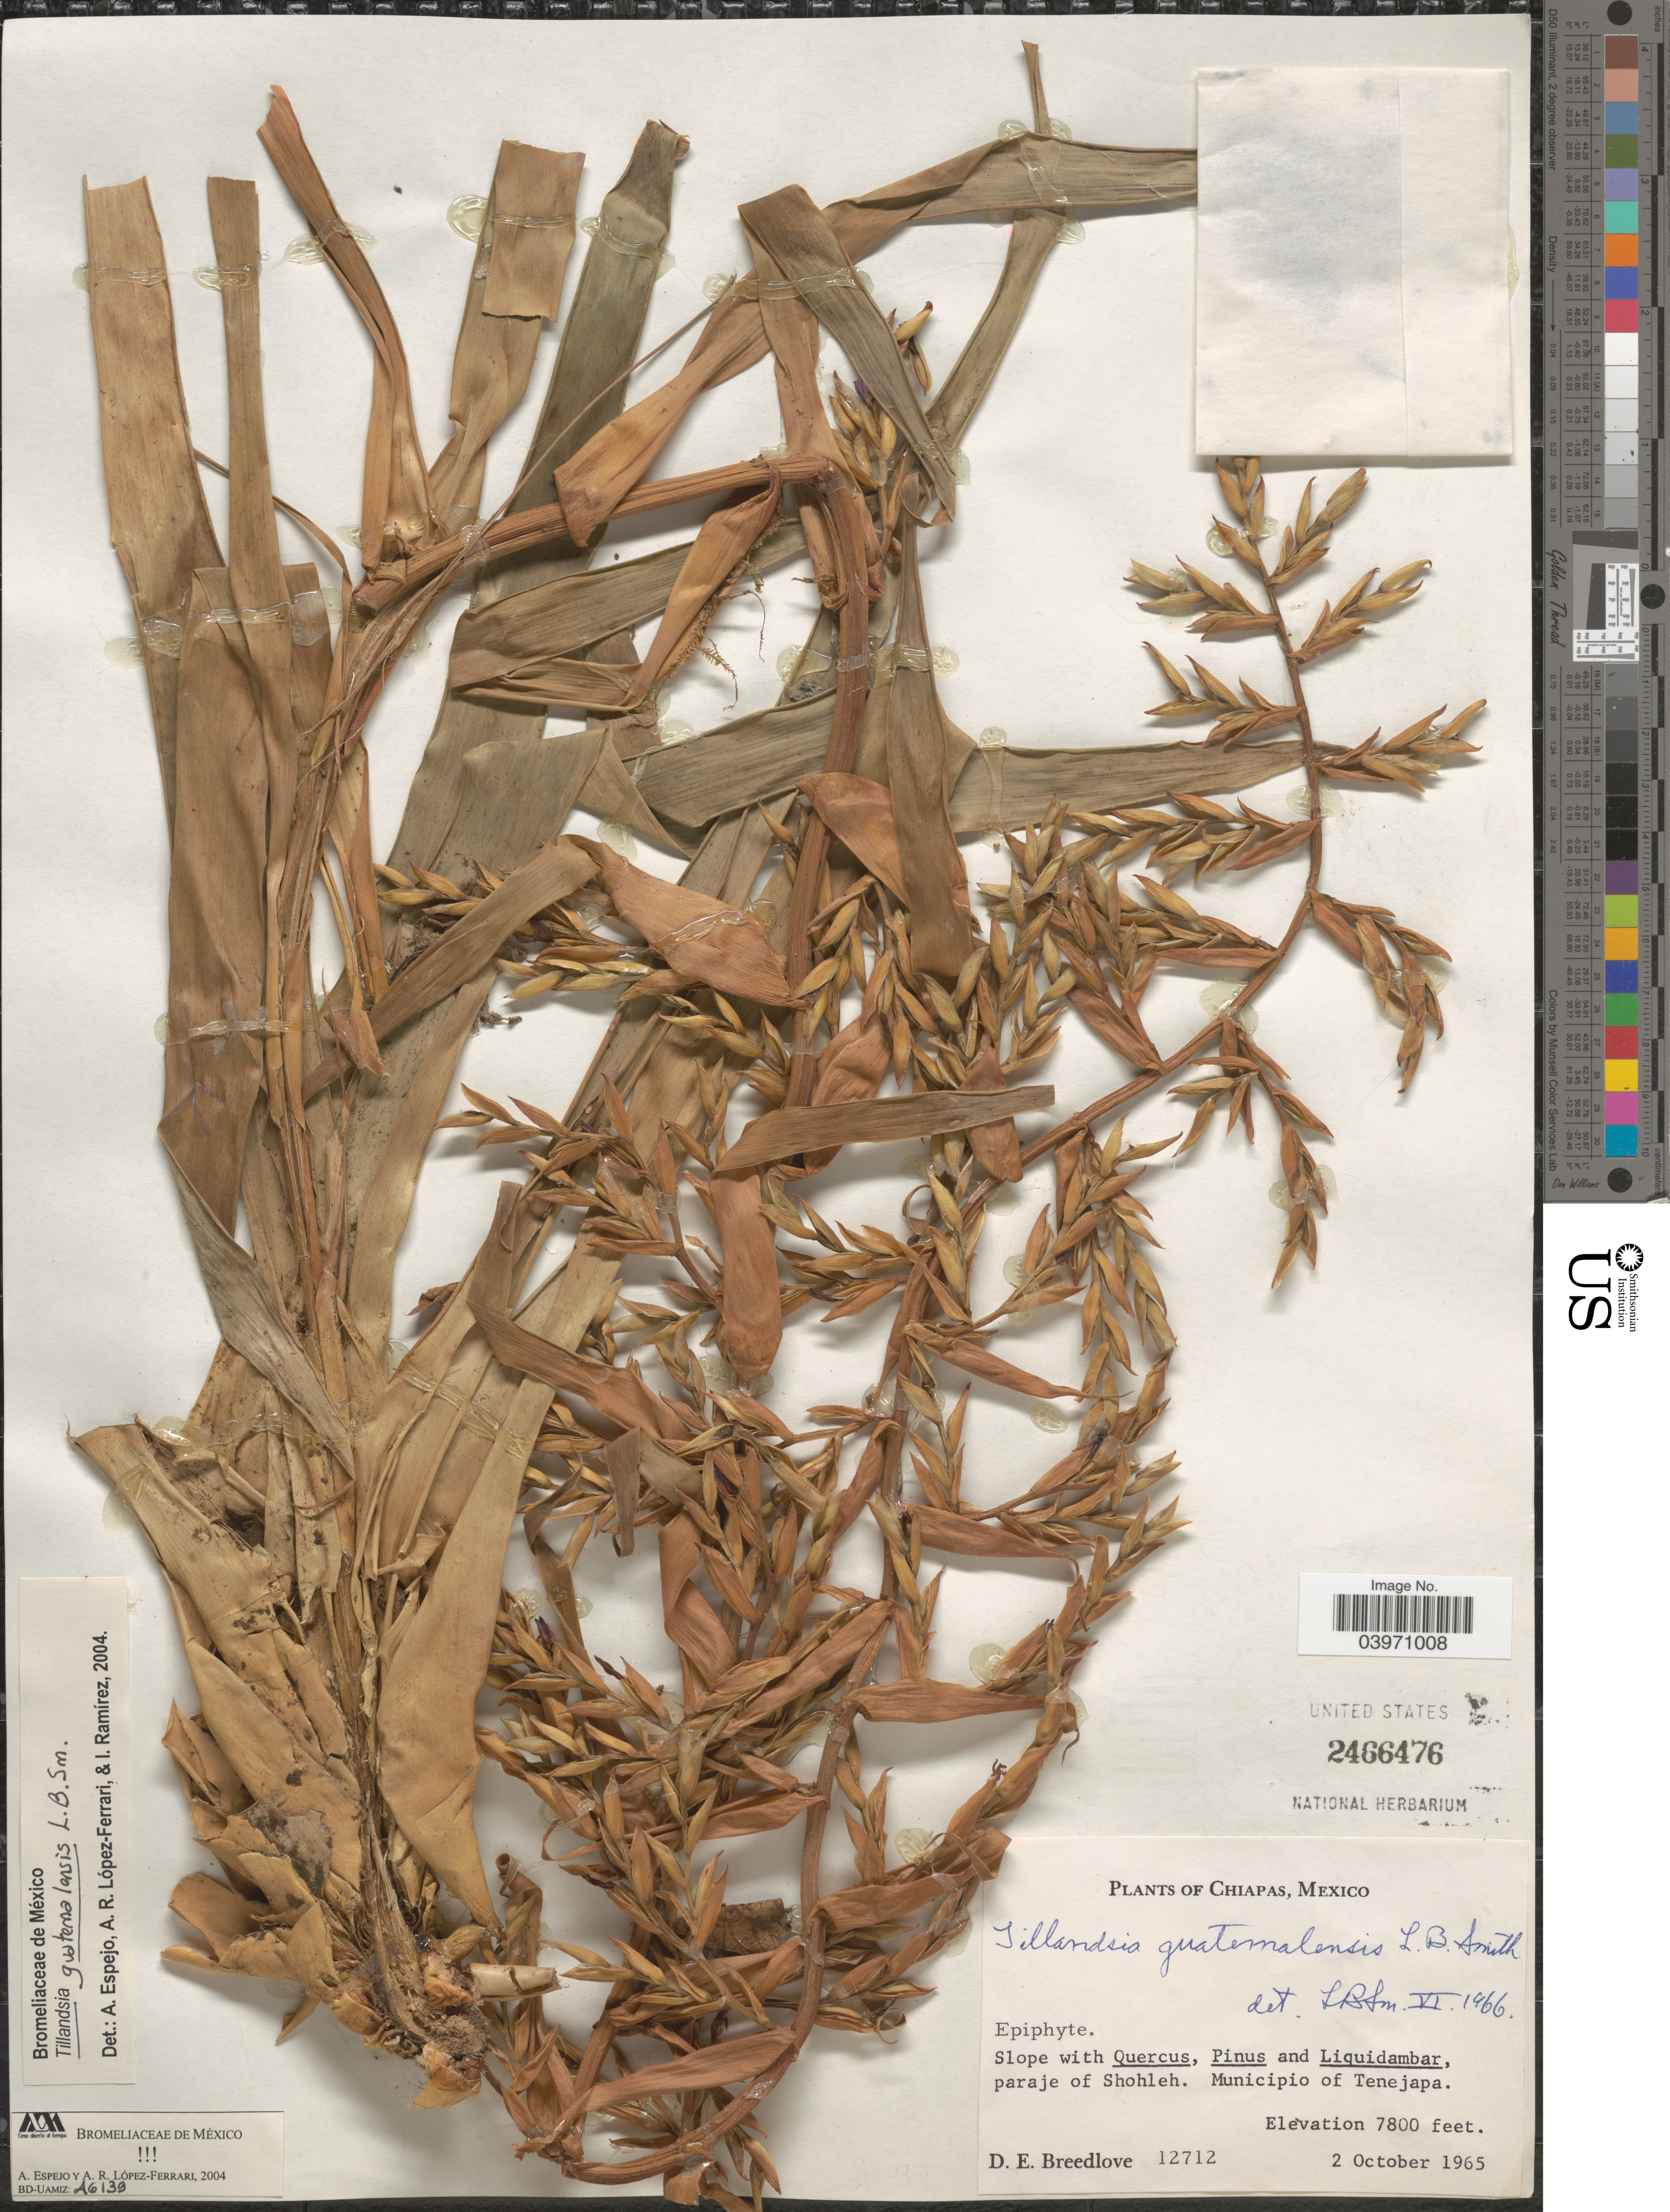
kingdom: Plantae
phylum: Tracheophyta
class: Liliopsida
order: Poales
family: Bromeliaceae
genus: Tillandsia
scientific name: Tillandsia guatemalensis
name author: L.B. Sm.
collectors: D. E. Breedlove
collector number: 12712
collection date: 1965-10-02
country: Mexico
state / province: Chiapas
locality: Paraje of Sholeh. Municipio of Tenejapa.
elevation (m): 2377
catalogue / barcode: US 2466476